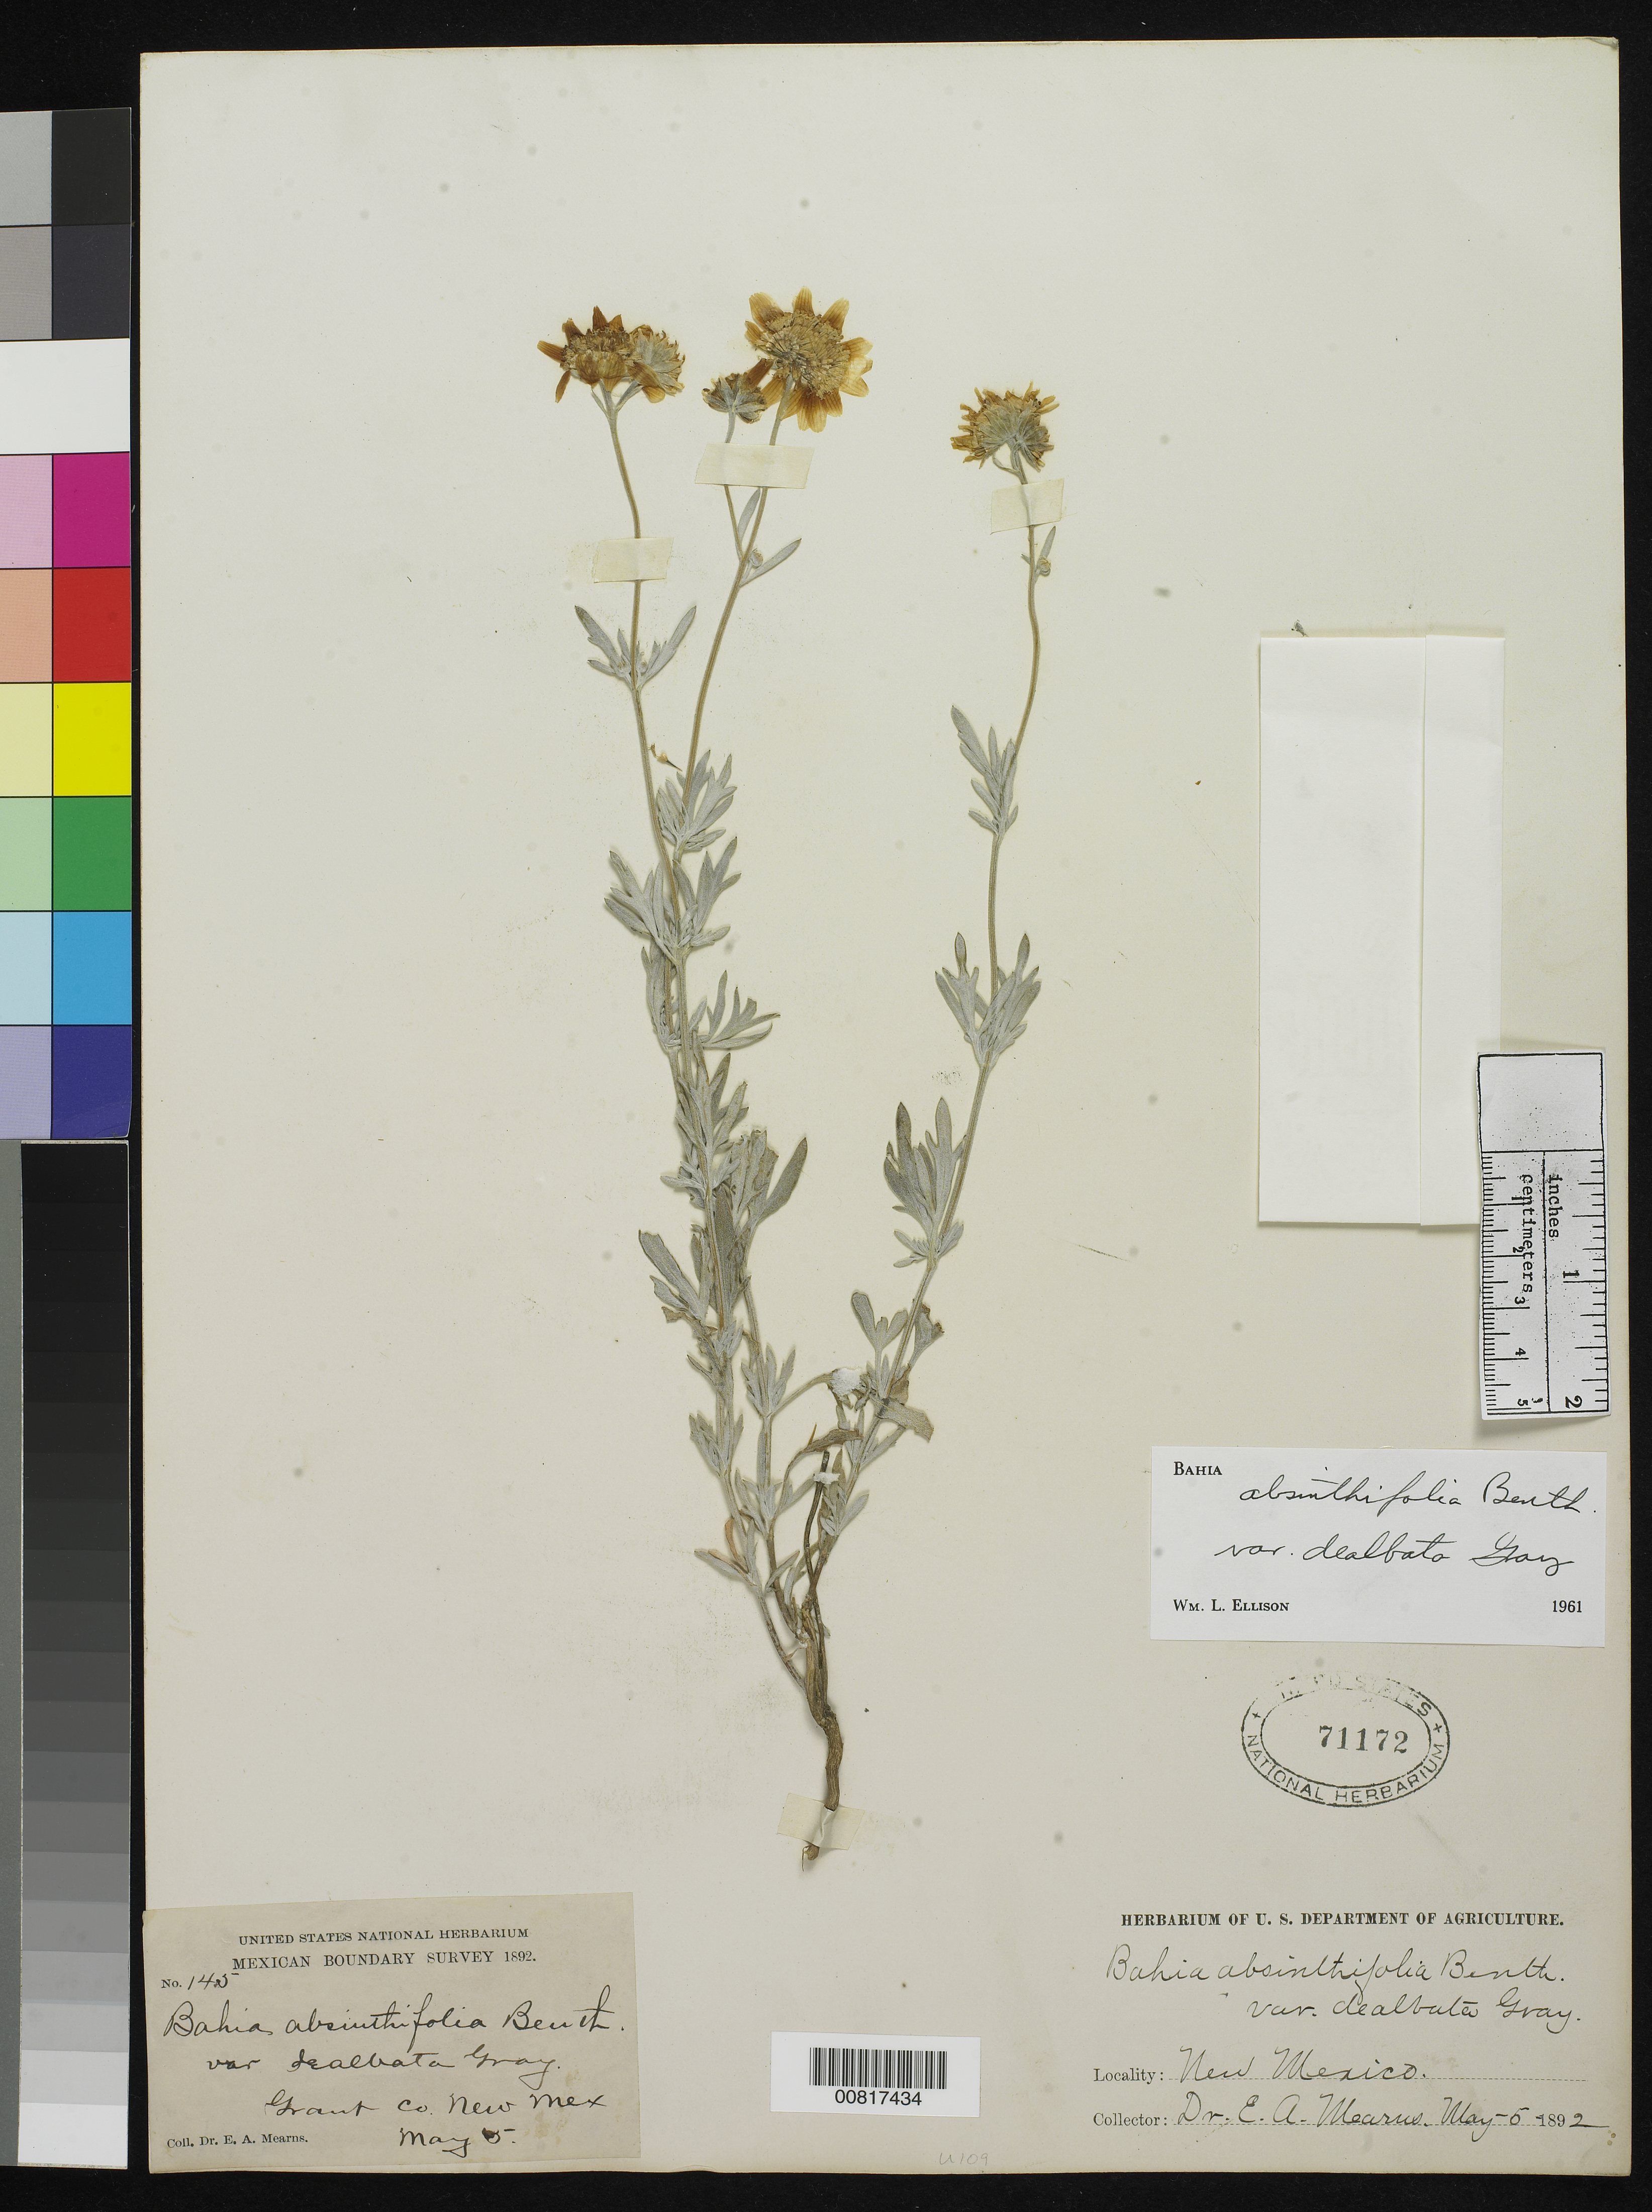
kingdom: Plantae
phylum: Tracheophyta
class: Magnoliopsida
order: Asterales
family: Asteraceae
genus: Bahia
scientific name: Bahia absinthifolia var. dealbata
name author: A. Gray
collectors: E. A. Mearns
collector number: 145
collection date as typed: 05 May 1892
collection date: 1892-05-05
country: United States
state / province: New Mexico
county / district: Grant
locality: Grant County, New Mexico.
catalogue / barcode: US 71172